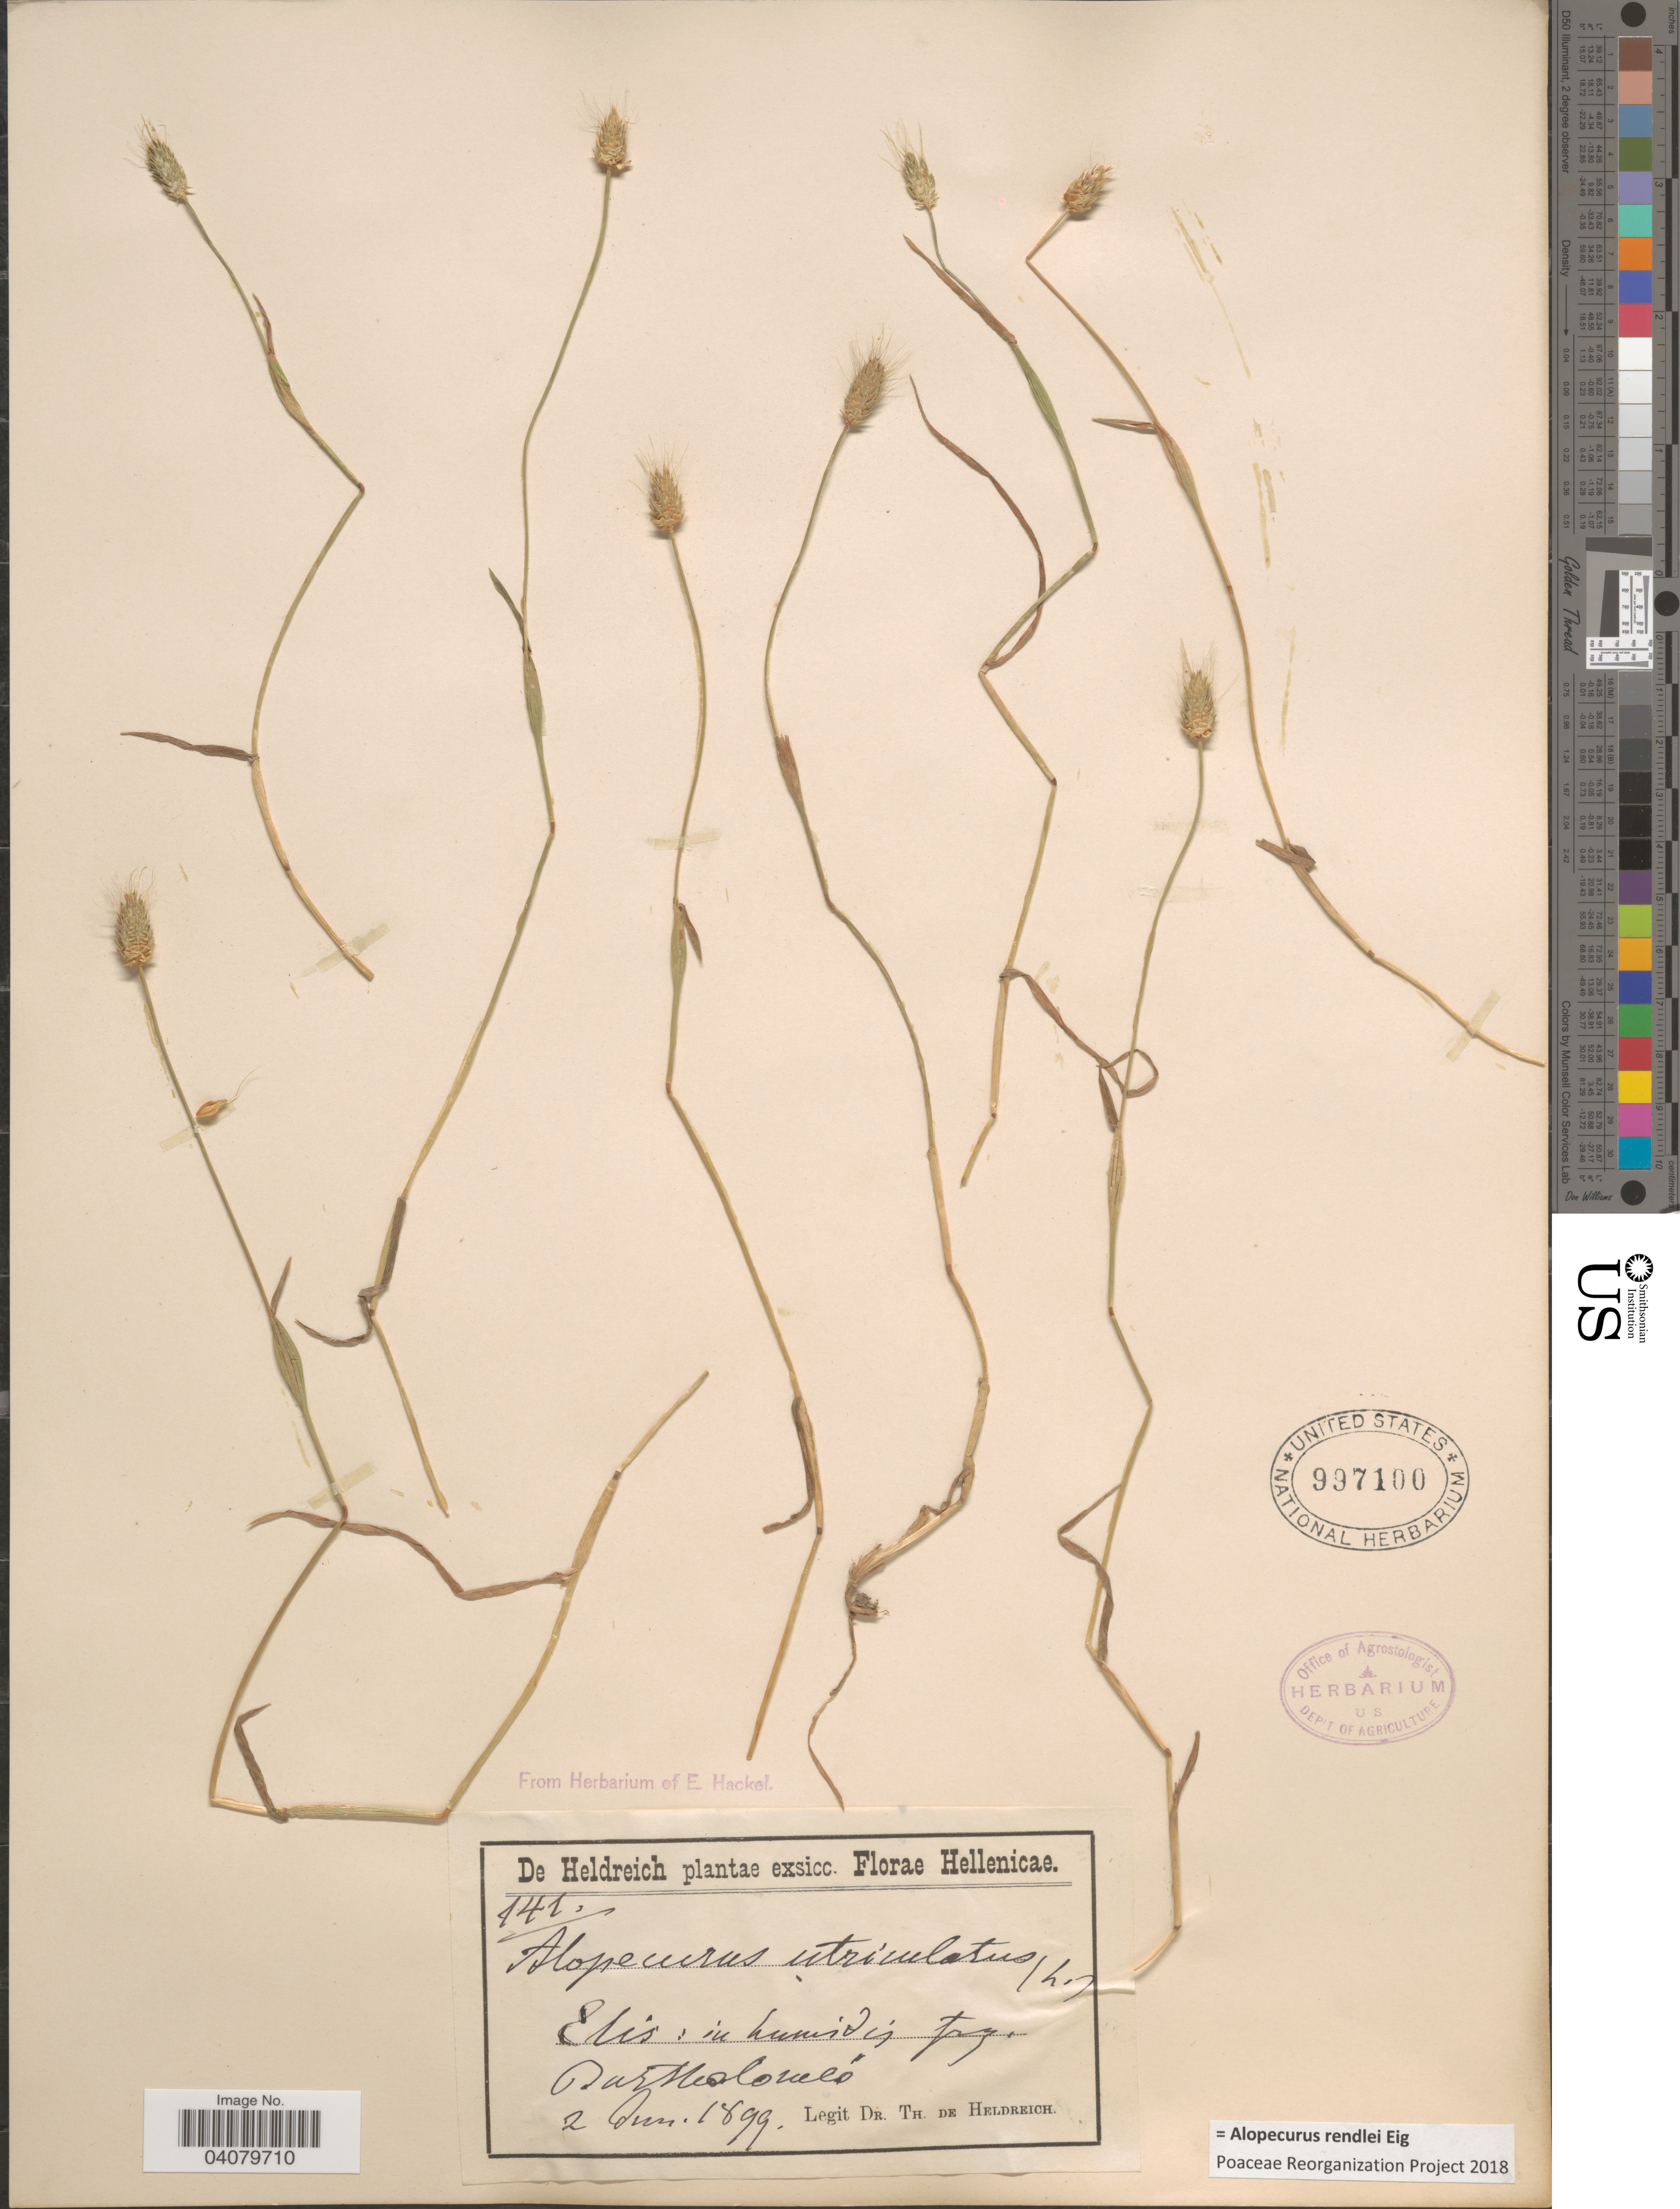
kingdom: Plantae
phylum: Tracheophyta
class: Liliopsida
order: Poales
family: Poaceae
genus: Alopecurus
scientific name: Alopecurus rendlei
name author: Eig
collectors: T. De Heldreich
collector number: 141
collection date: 1899-06-02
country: Greece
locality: Hellenicae. Elis: in humidis trz. Bartholoméos.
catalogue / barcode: US 997100